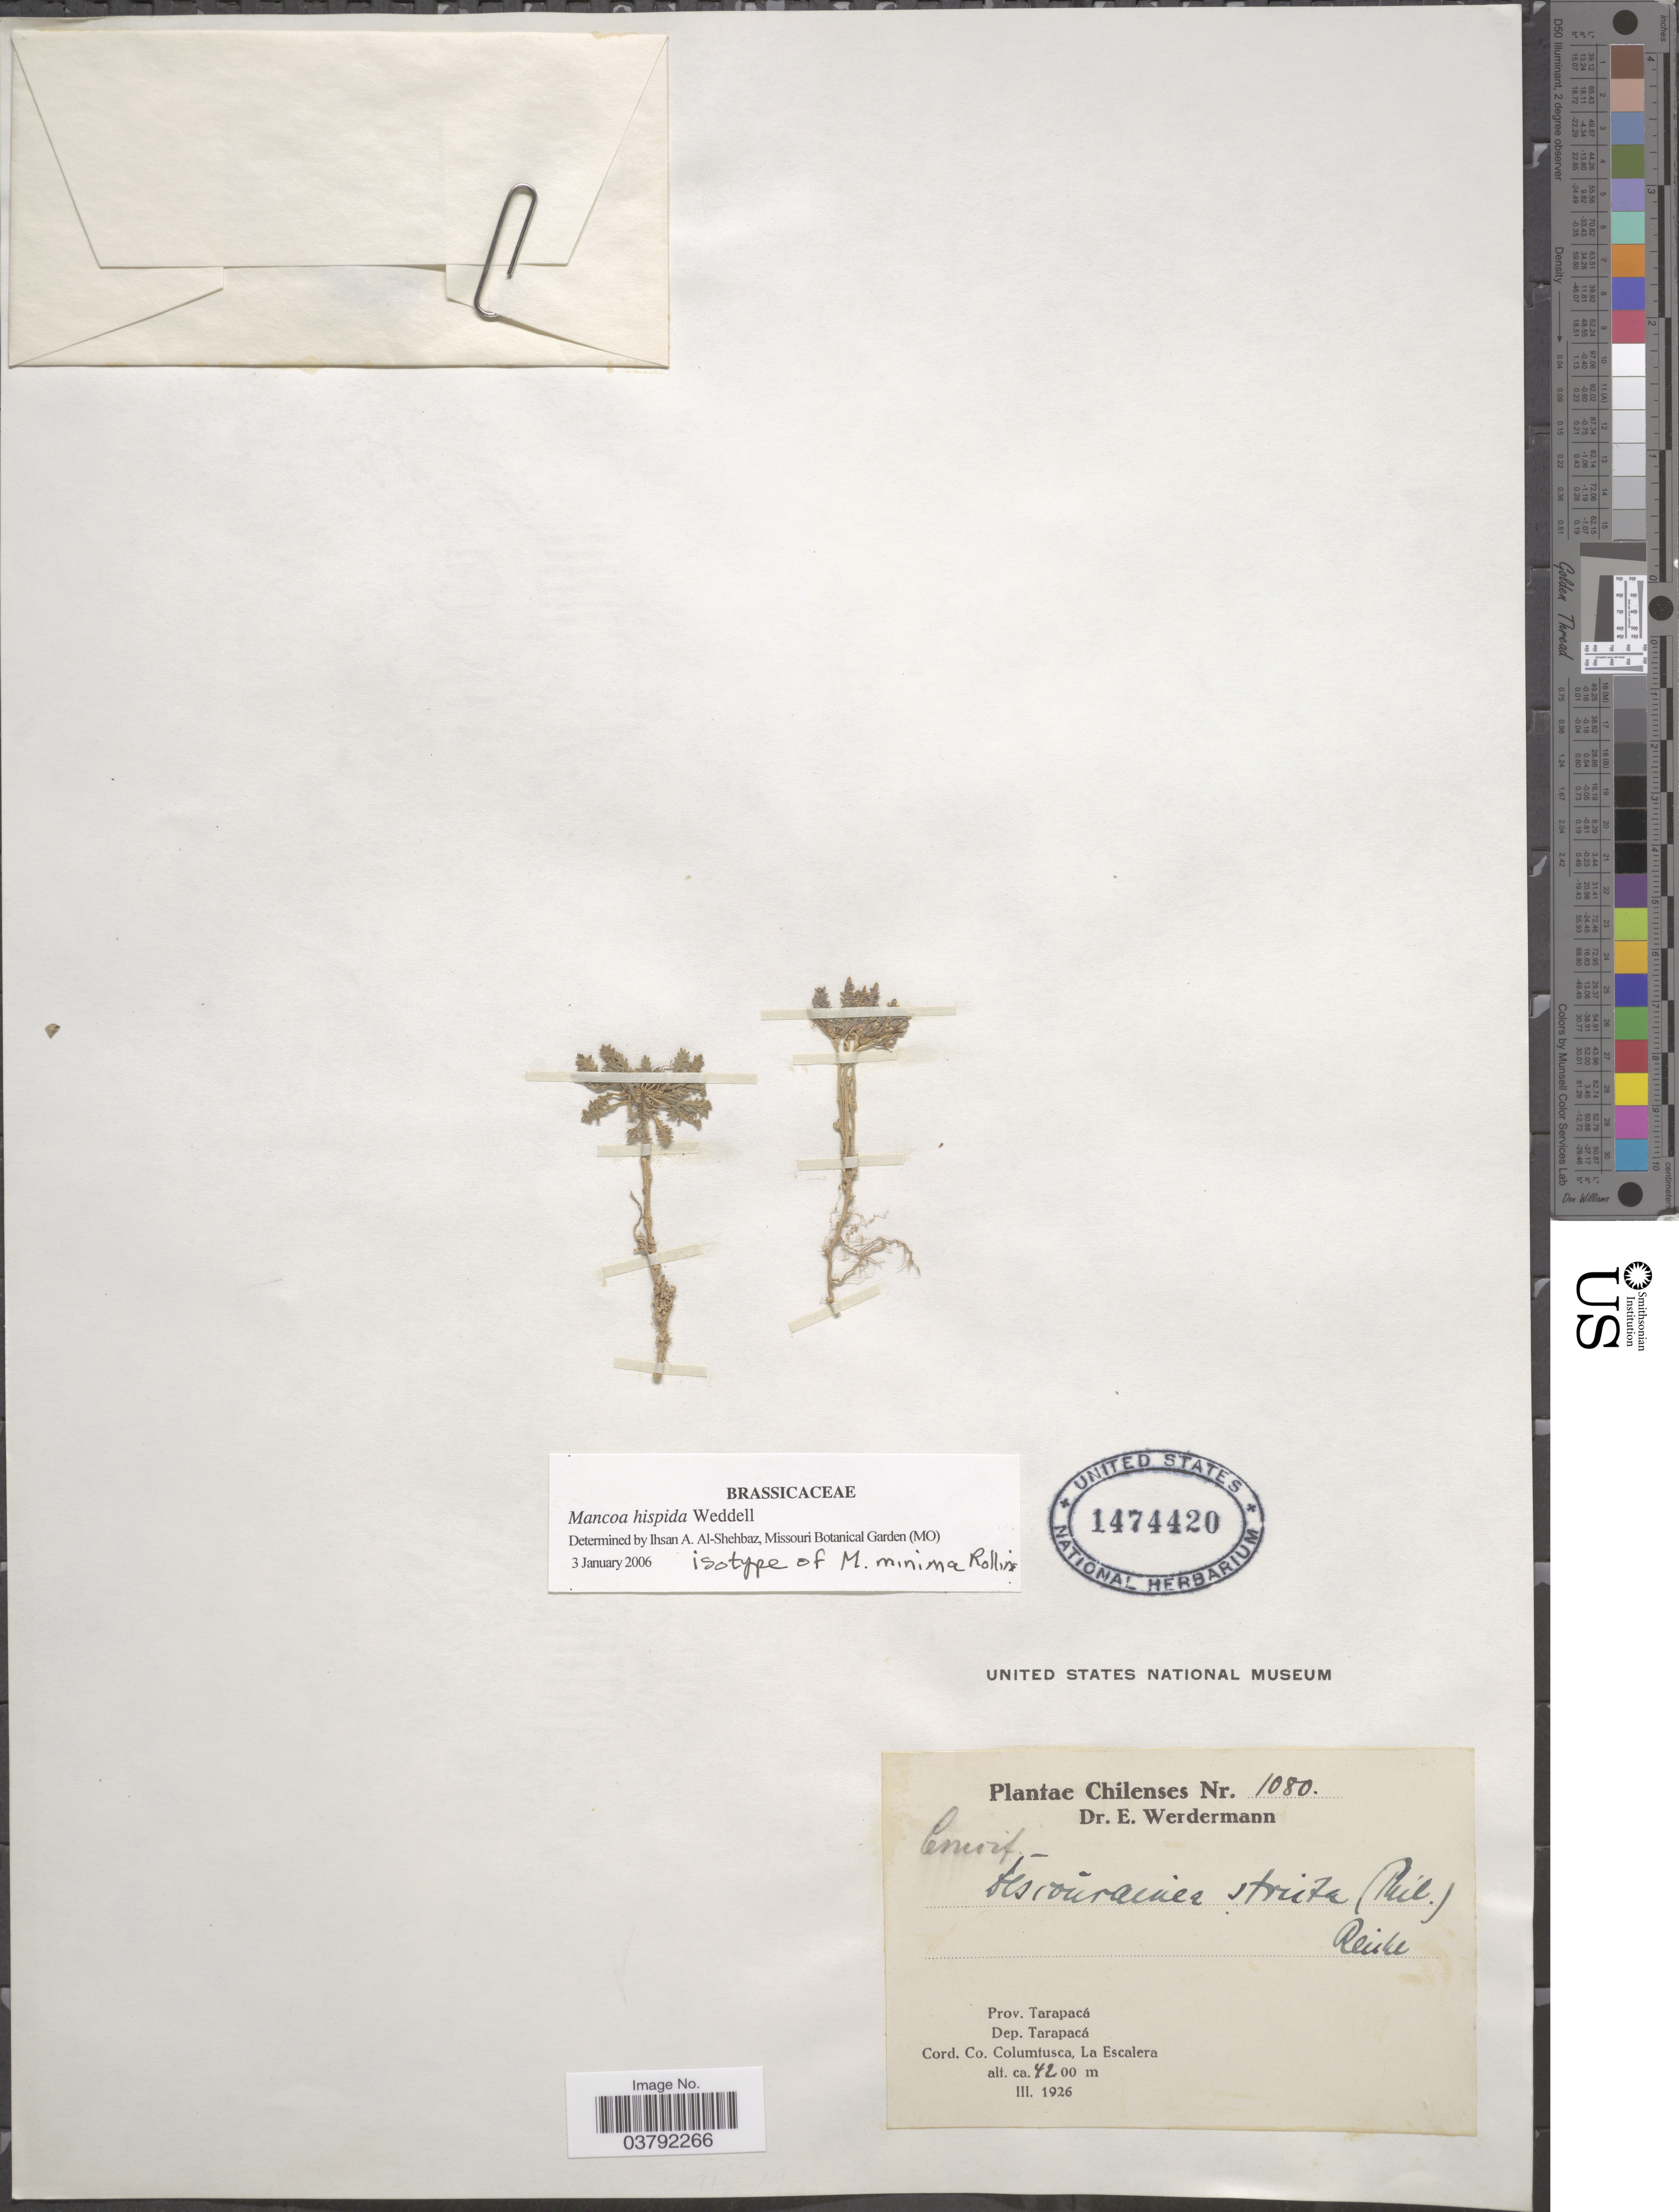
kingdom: Plantae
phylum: Tracheophyta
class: Magnoliopsida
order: Brassicales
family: Brassicaceae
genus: Mancoa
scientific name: Mancoa hispida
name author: Wedd.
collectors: E. Werdermann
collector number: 1080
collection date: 1926-03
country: Chile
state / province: Tarapacá (I)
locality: Dep. Tarapacá. Cord, Co. Columtusca, La Escalera.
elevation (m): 4200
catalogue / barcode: US 1474420